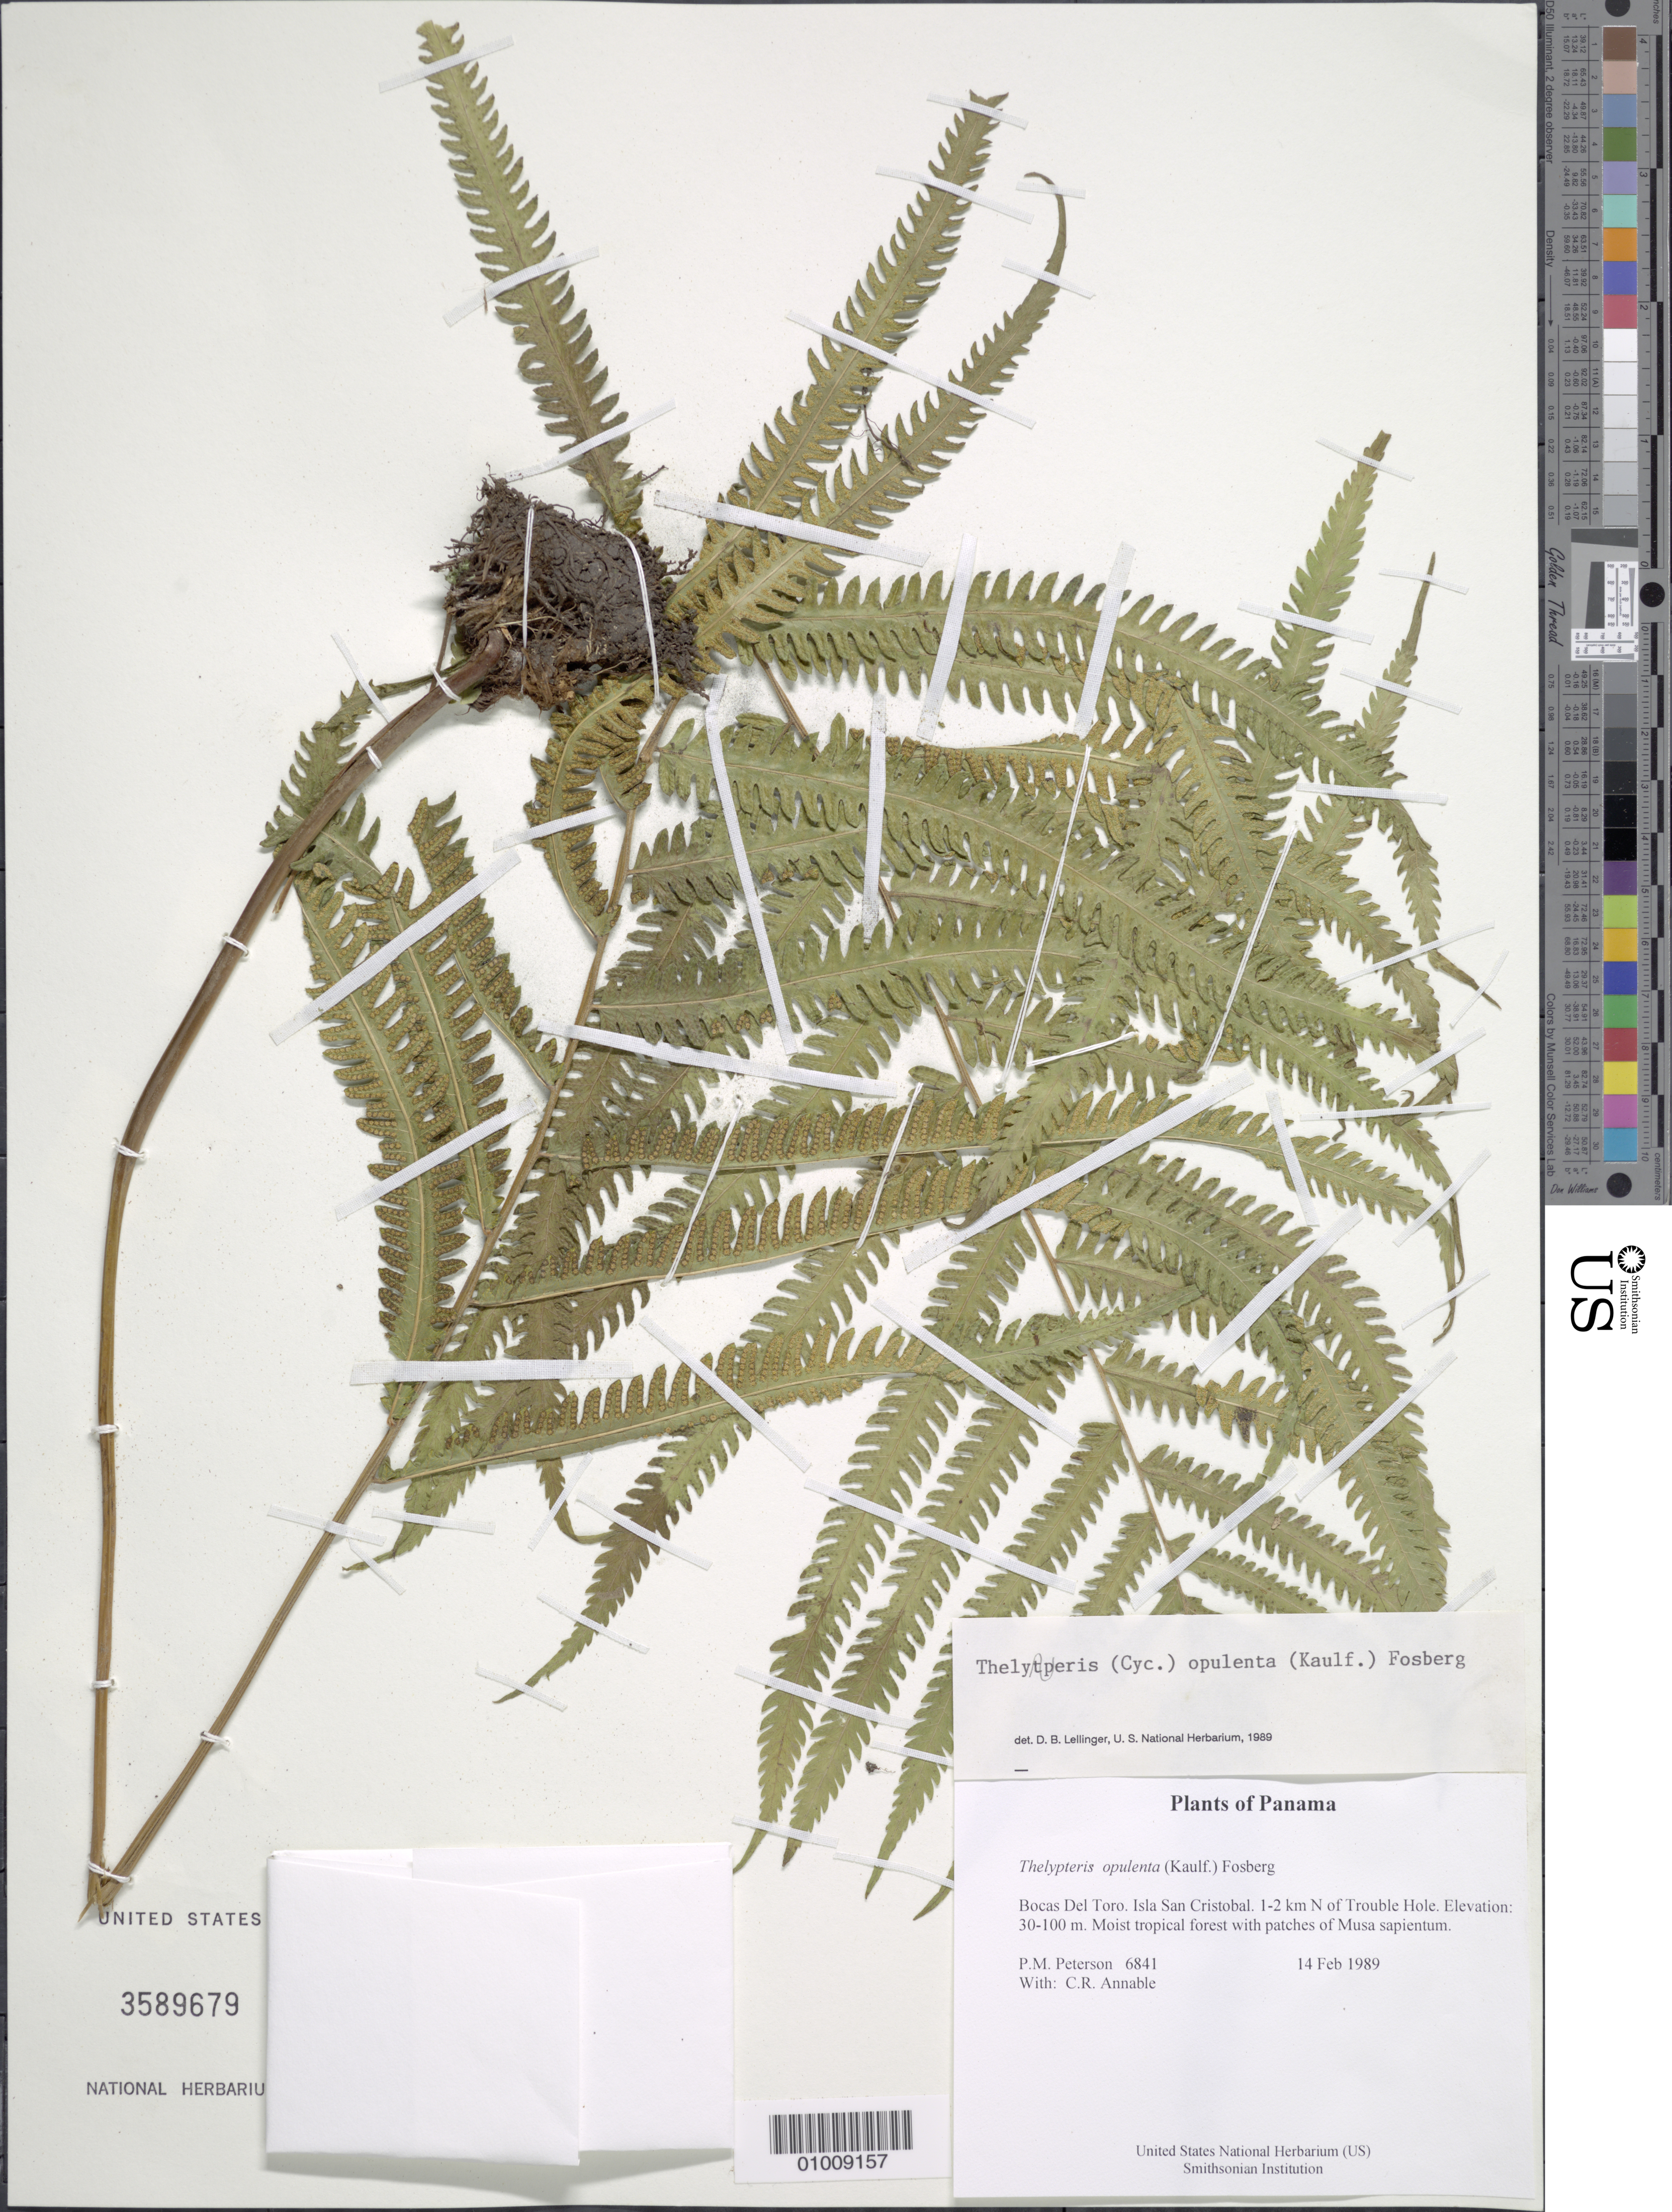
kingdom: Plantae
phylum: Tracheophyta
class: Polypodiopsida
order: Polypodiales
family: Thelypteridaceae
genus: Amphineuron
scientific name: Amphineuron opulentum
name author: (Kaulf.) Holttum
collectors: P. M. Peterson & C. R. Annable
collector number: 06841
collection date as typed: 14 Feb 1989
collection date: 1989-02-14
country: Panama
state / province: Bocas del Toro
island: San Cristobal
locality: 1-2 km N of Trouble Hole.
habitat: Moist tropical forest with patches of Musa sapientum.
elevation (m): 30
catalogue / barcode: US 3589679